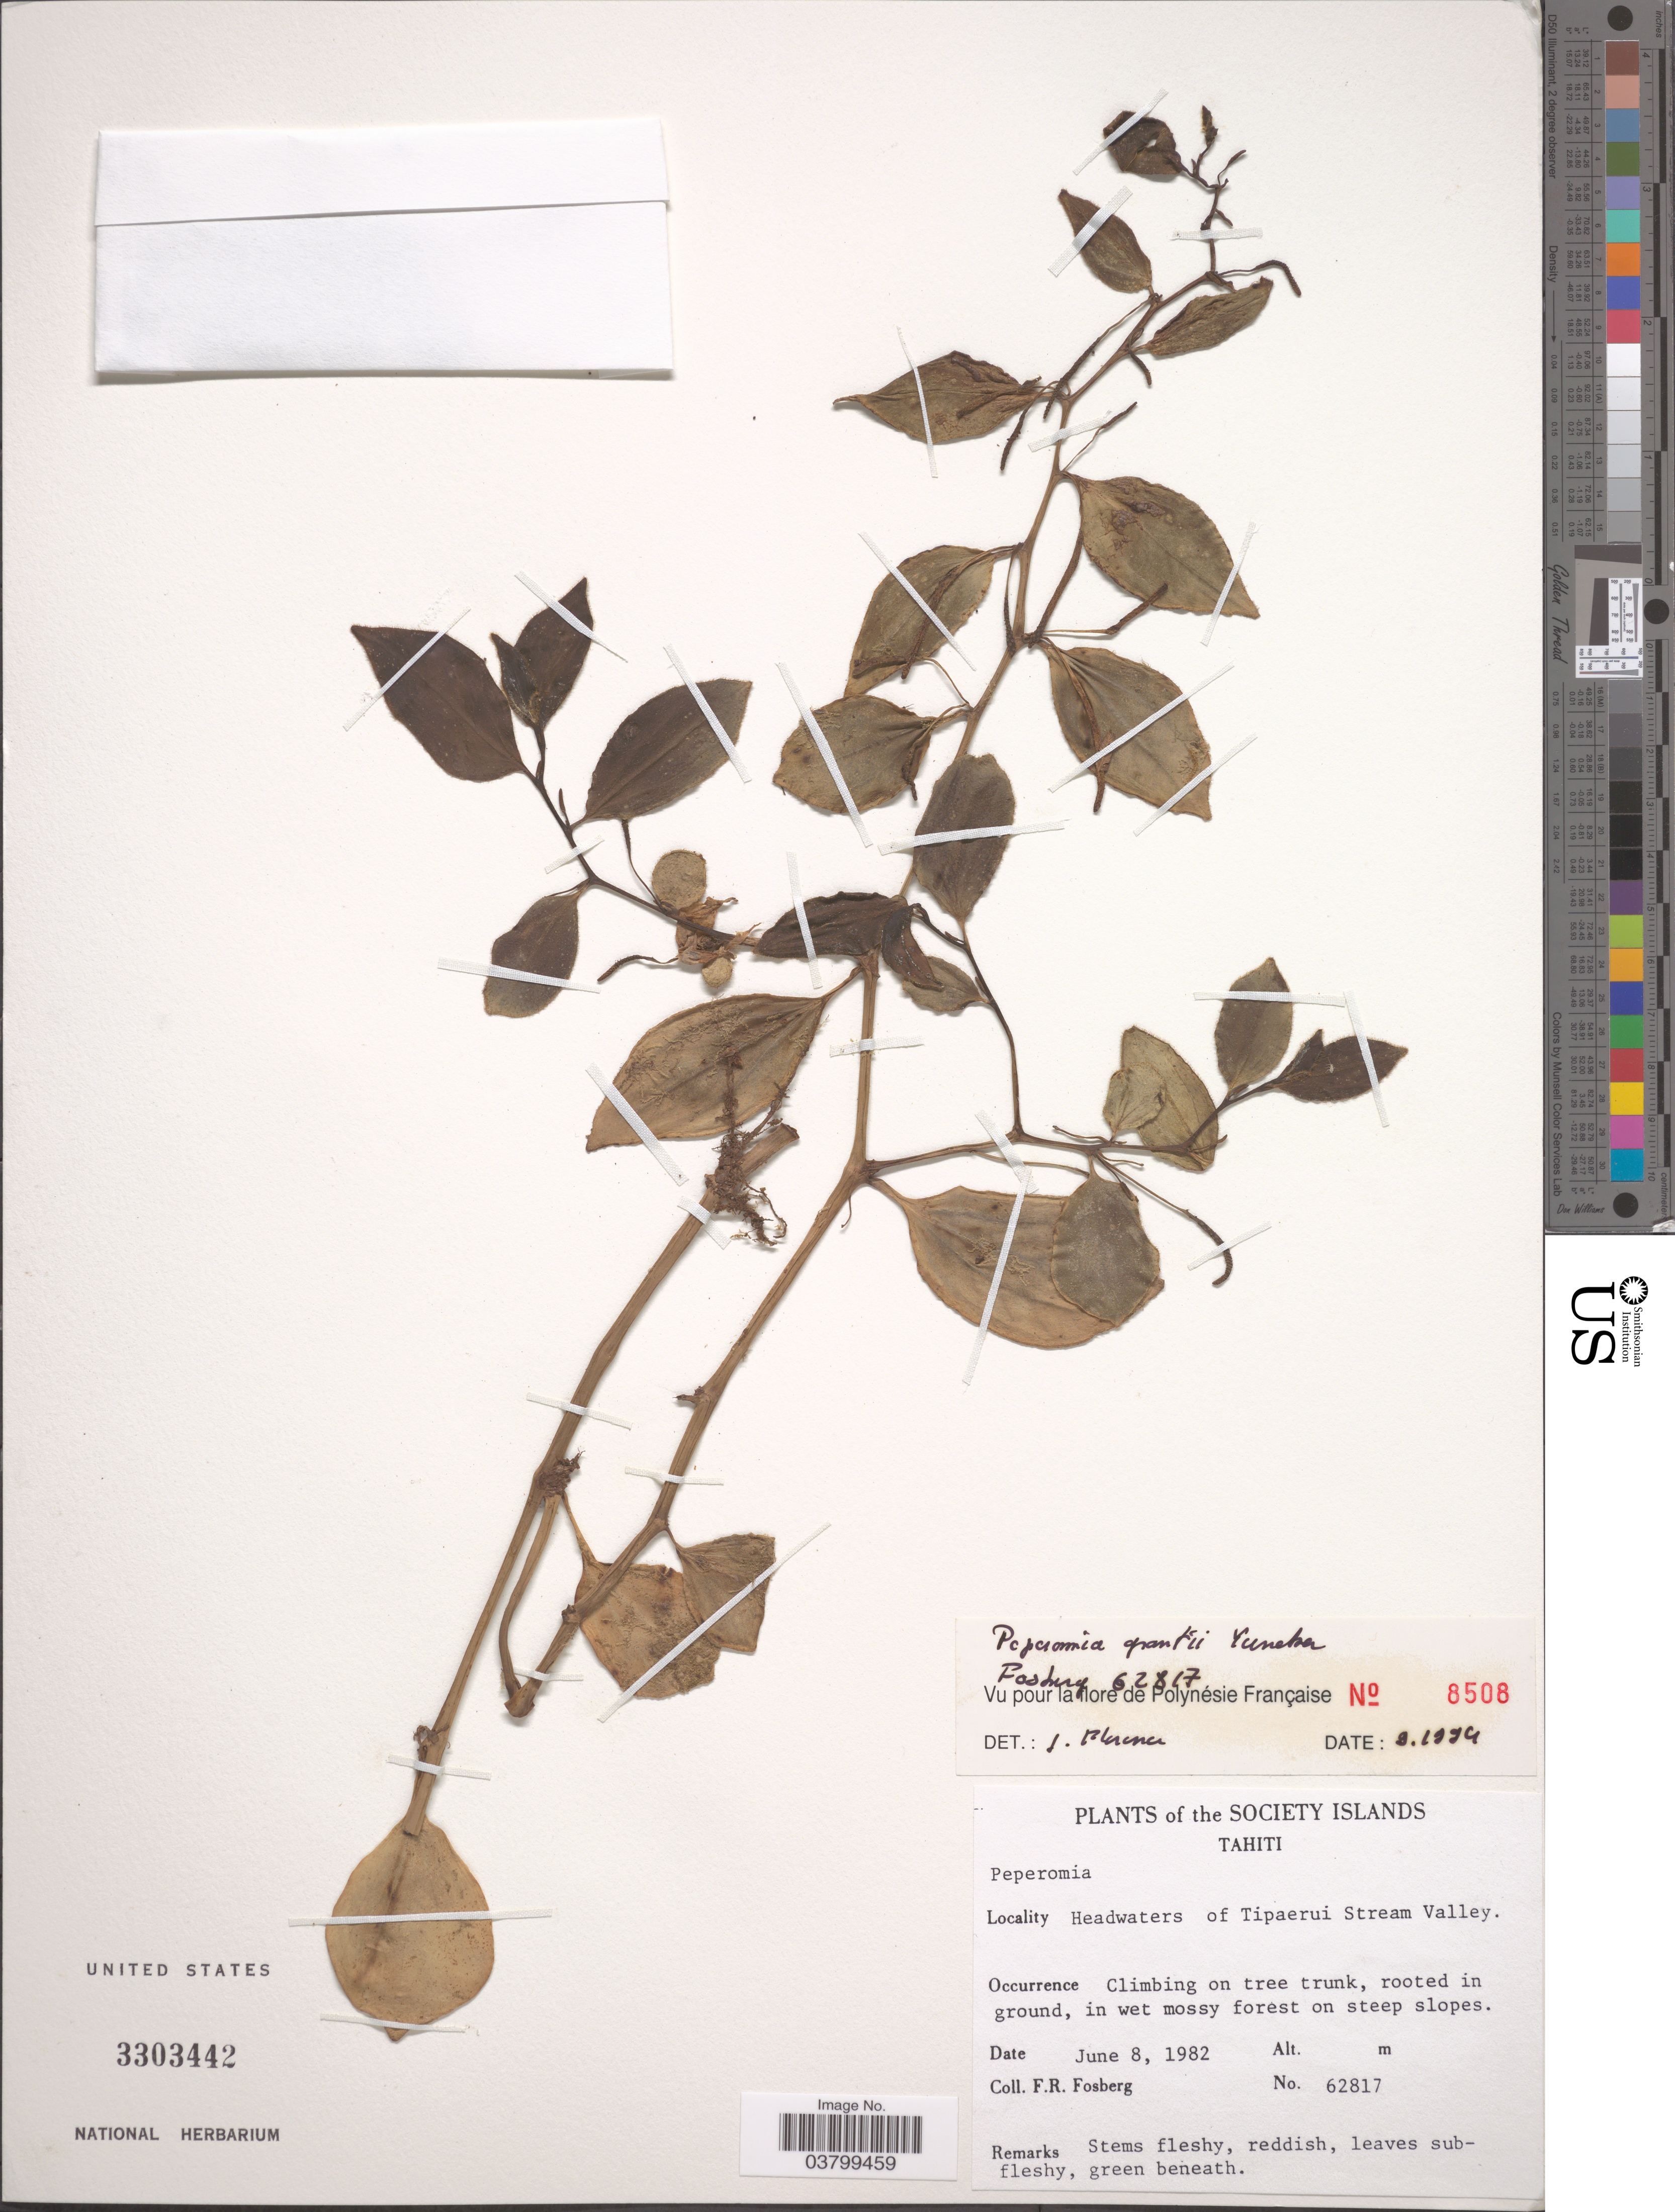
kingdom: Plantae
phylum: Tracheophyta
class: Magnoliopsida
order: Piperales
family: Piperaceae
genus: Peperomia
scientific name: Peperomia grantii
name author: Yunck.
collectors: F. R. Fosberg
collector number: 62817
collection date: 1982-06-08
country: French Polynesia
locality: Society Islands. Tahiti. Headwaters of Tipaerui Stream Valley.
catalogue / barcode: US 3303442